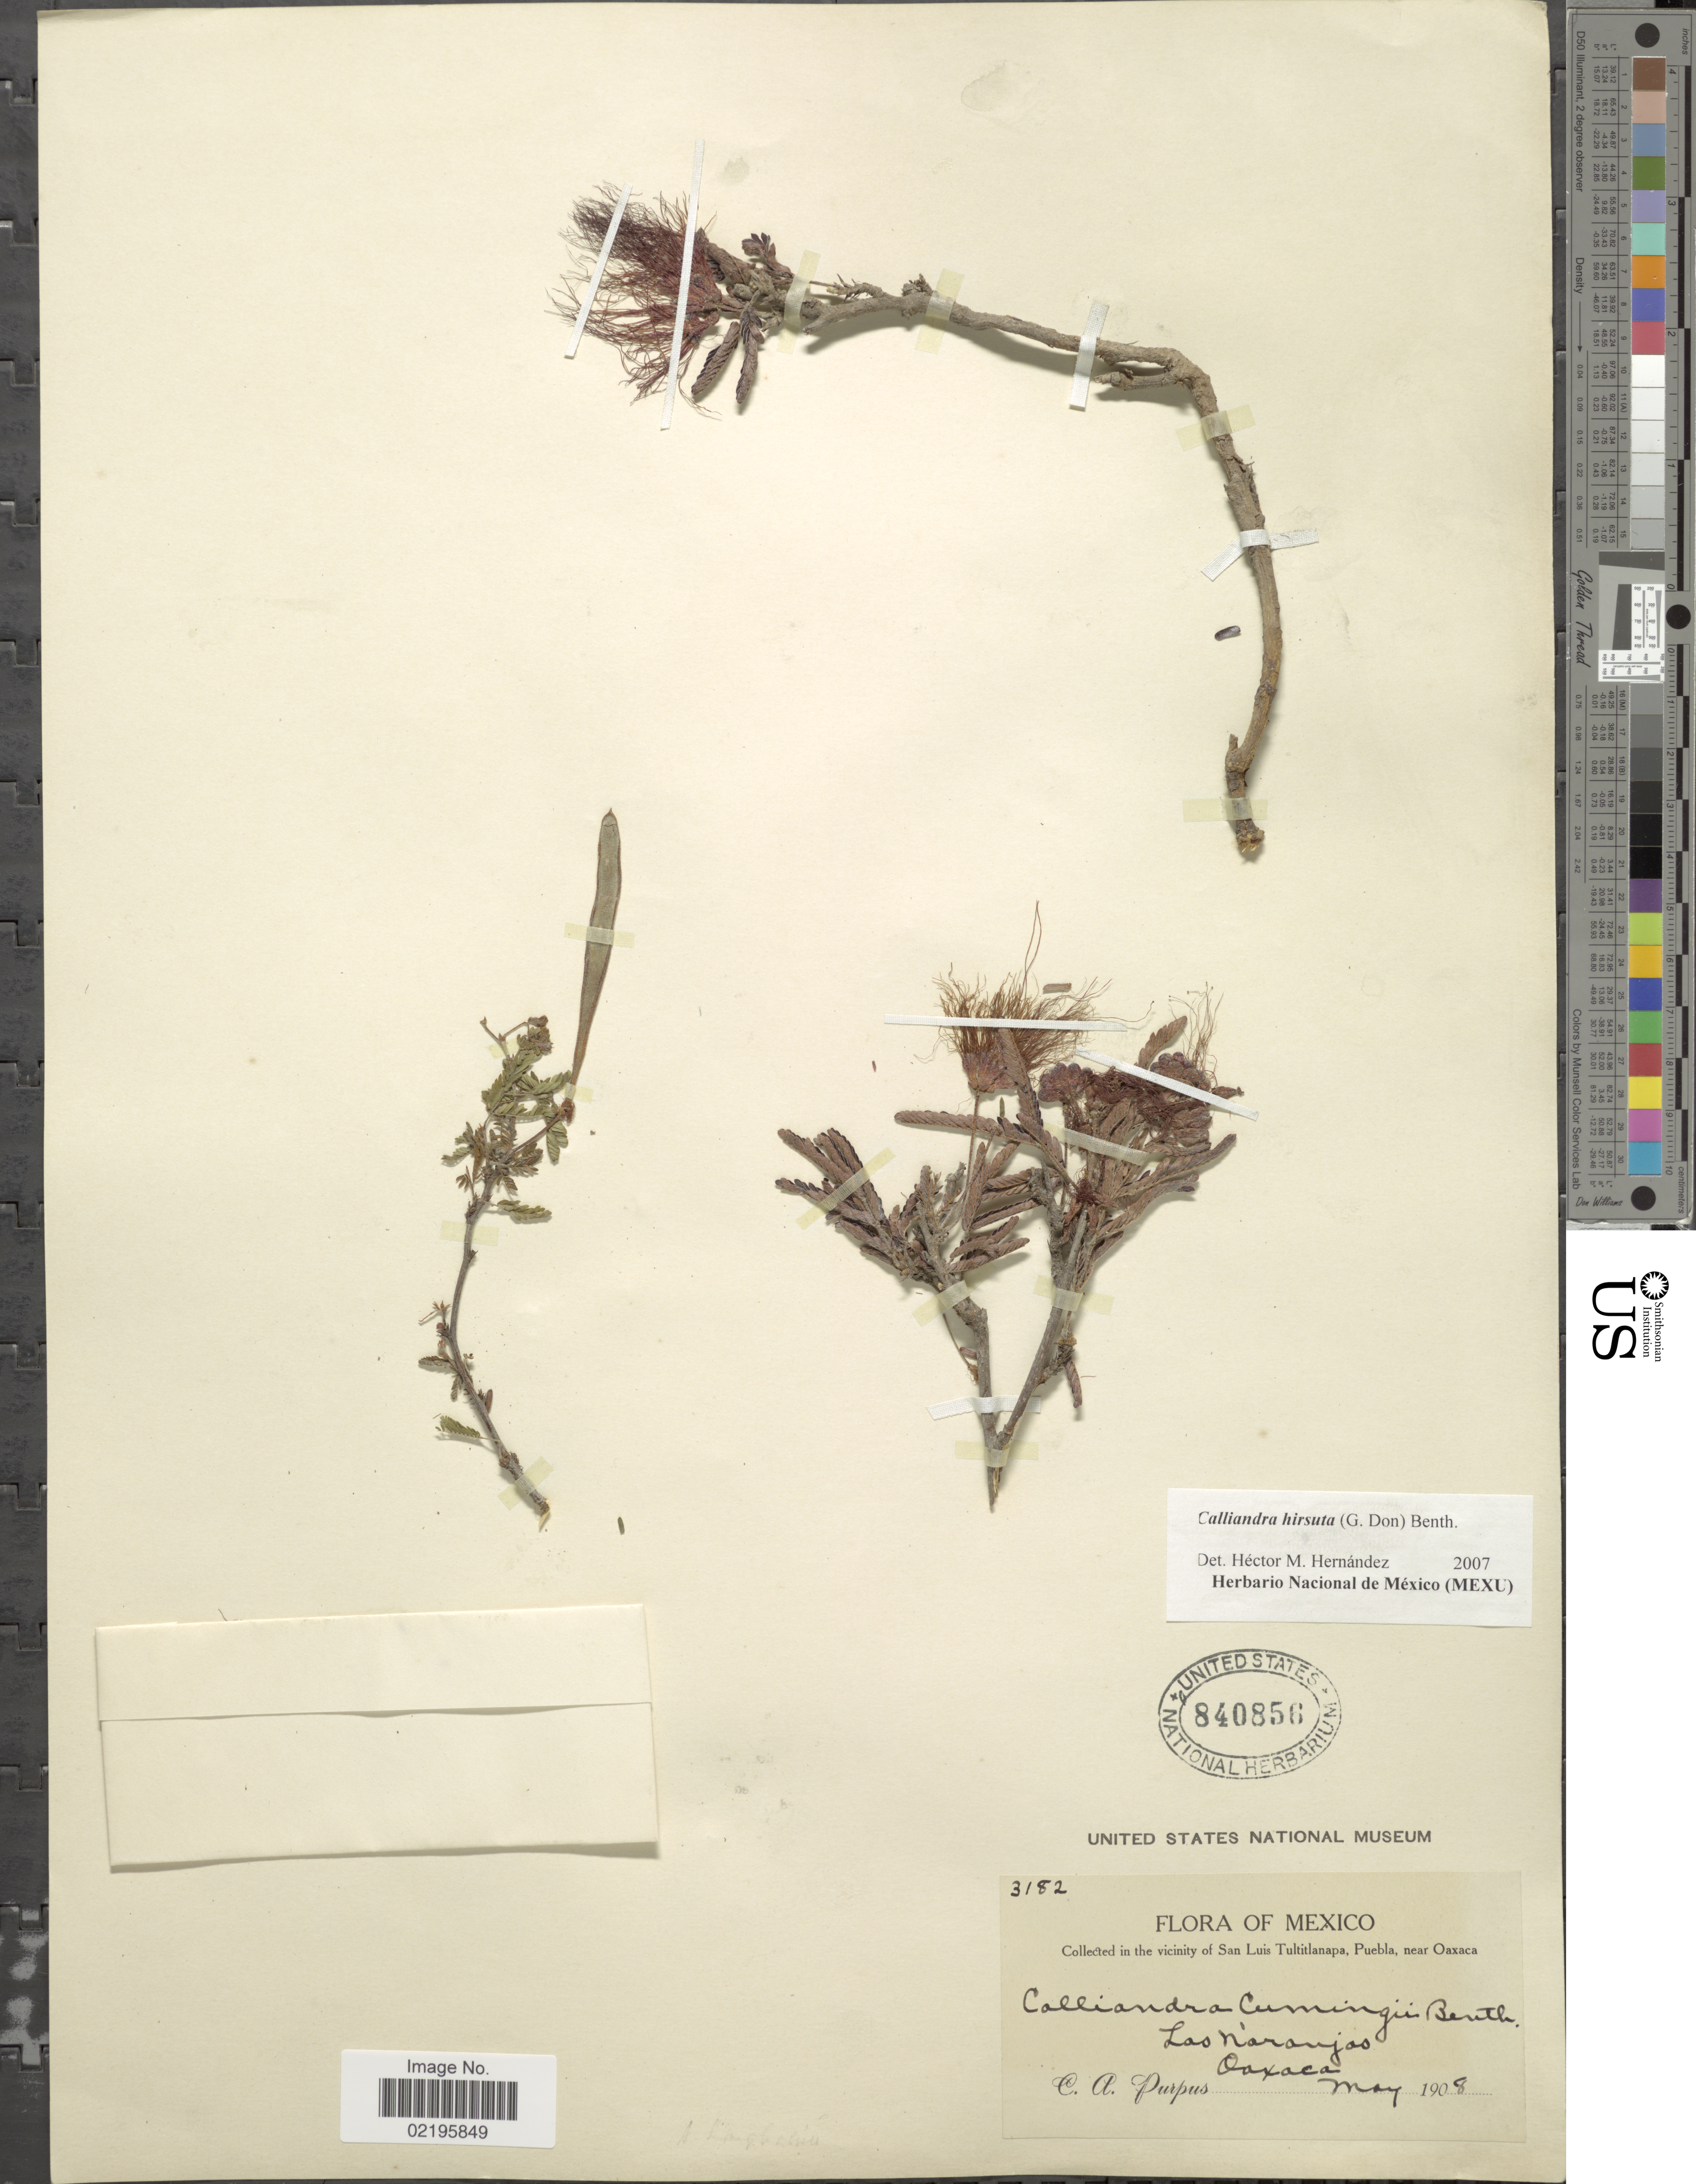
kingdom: Plantae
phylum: Tracheophyta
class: Magnoliopsida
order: Fabales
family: Fabaceae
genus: Calliandra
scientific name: Calliandra hirsuta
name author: Benth.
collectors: C. A. Purpus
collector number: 3182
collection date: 1908-05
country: Mexico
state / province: Oaxaca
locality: Las Naranjas, in the vicinity of San Luis Tultitlanapa, Puebla, near Oaxaca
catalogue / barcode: US 840856